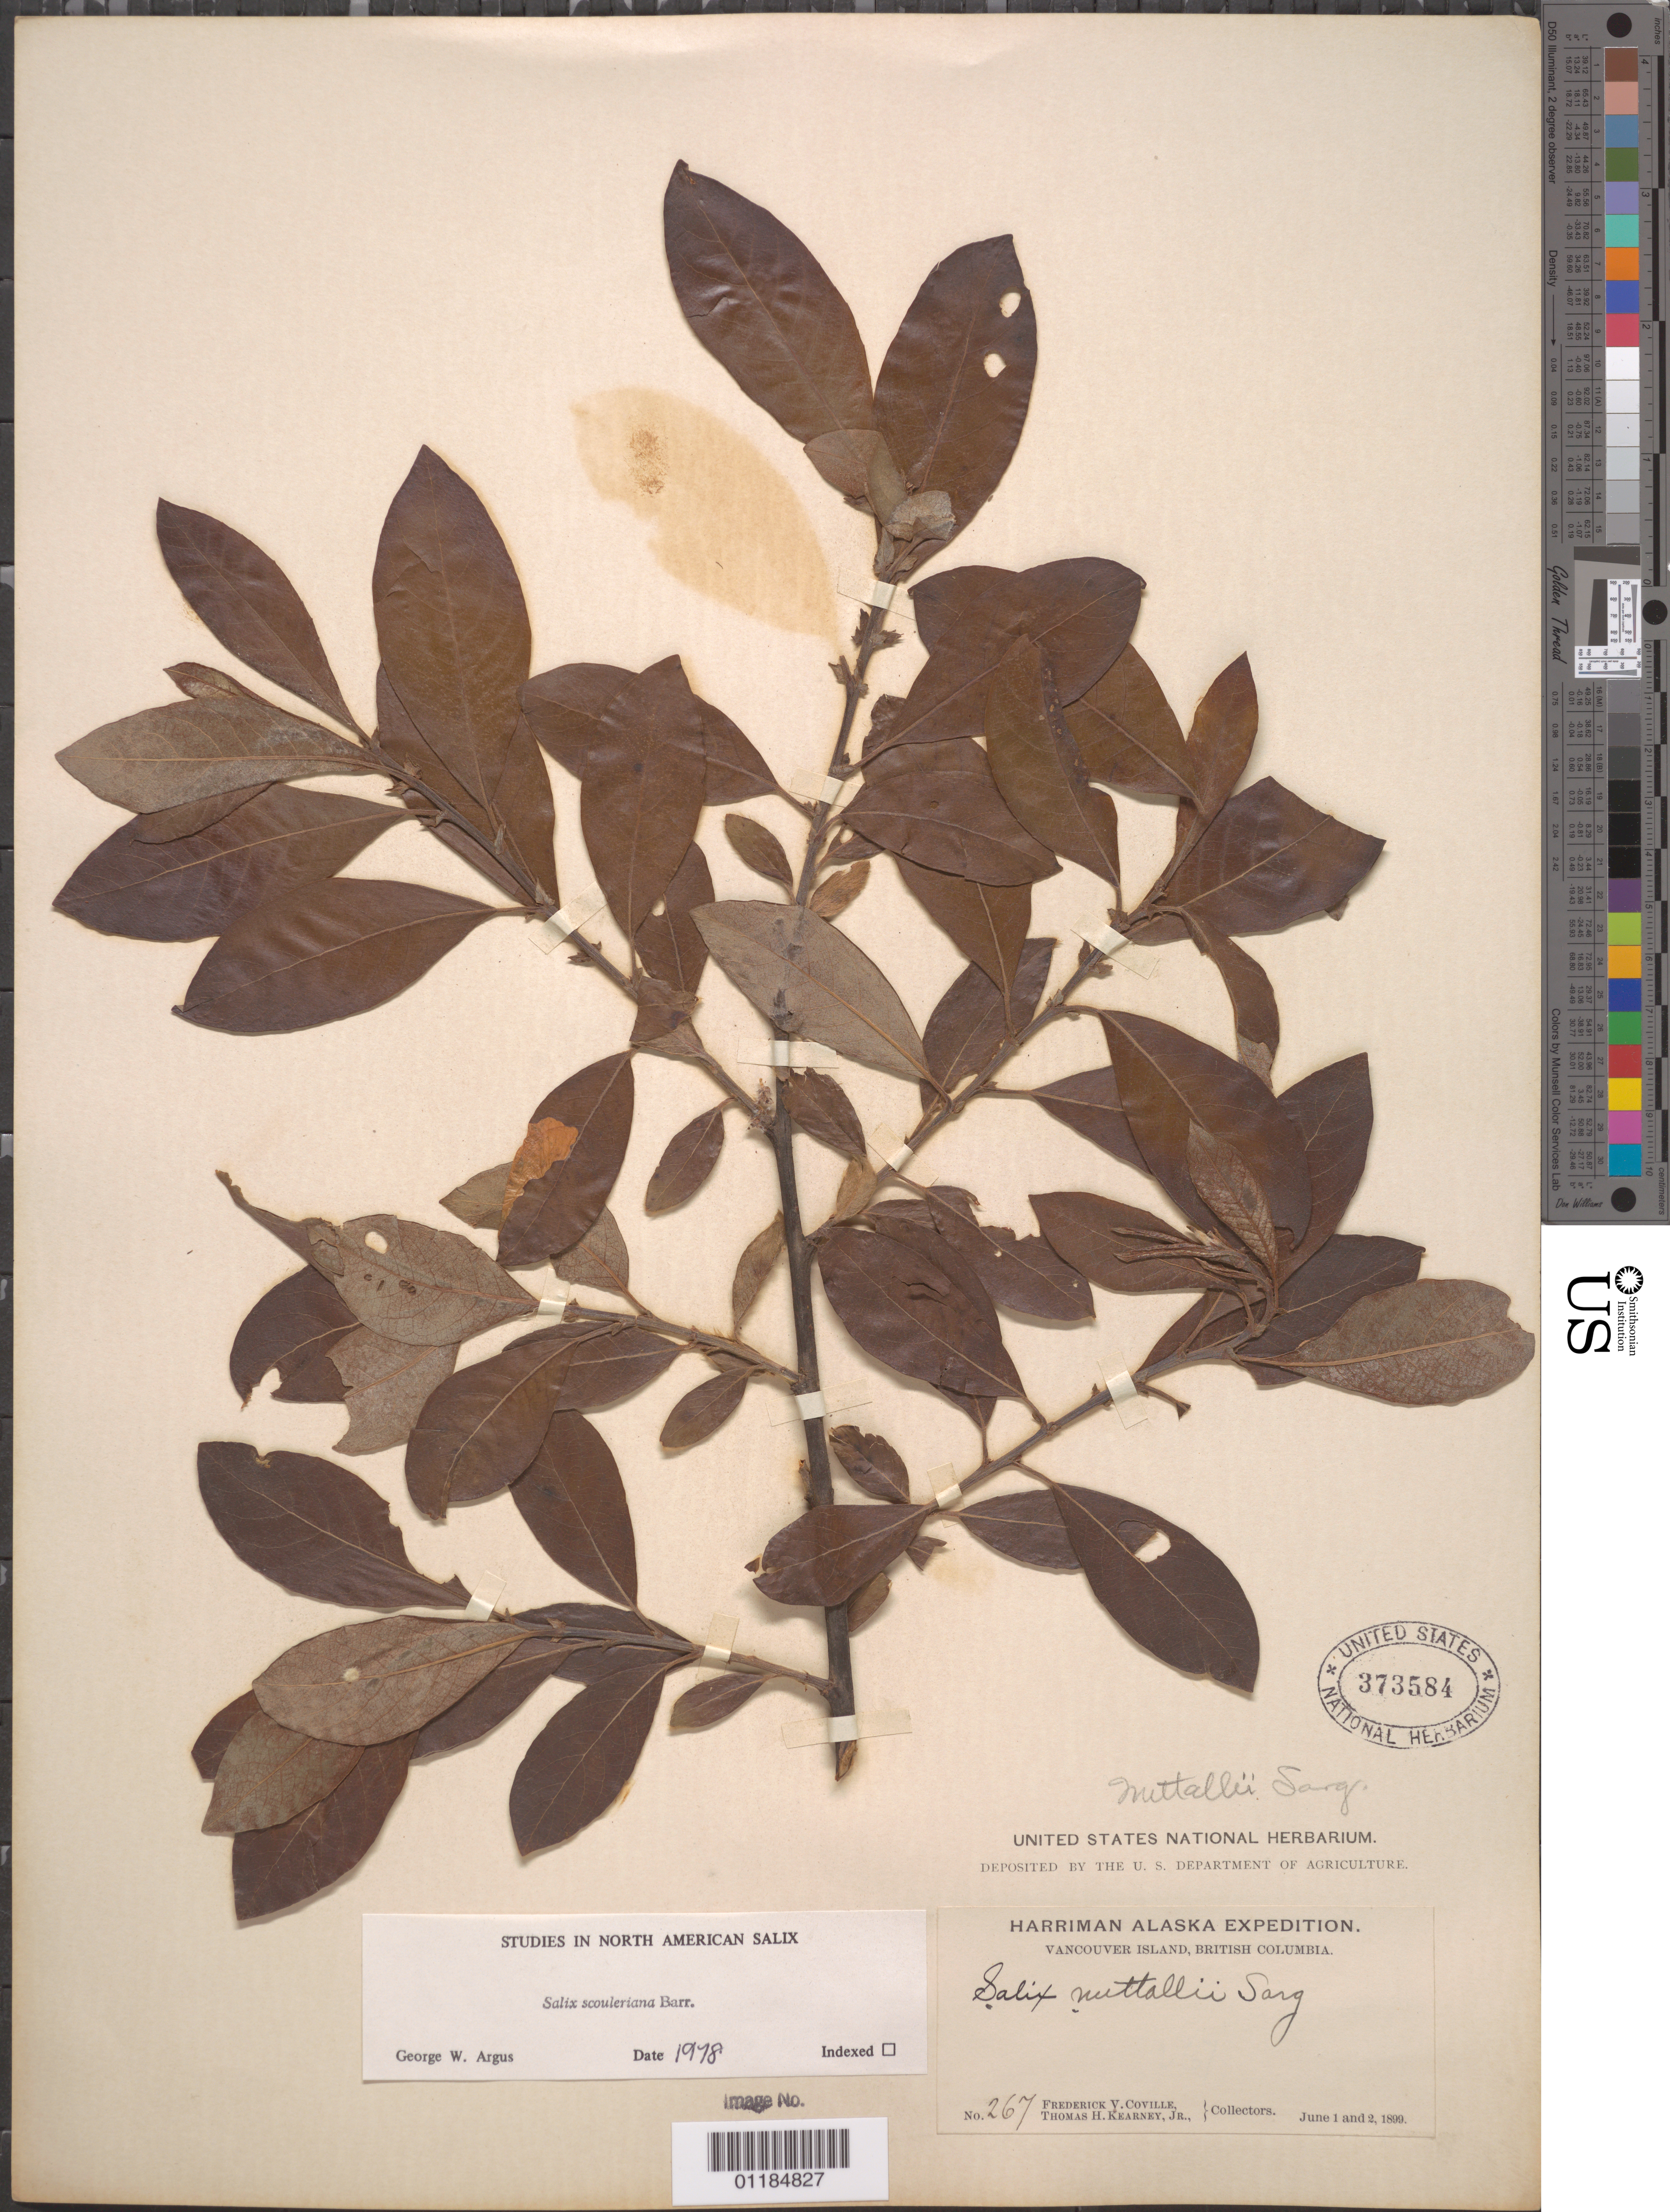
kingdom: Plantae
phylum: Tracheophyta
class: Magnoliopsida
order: Malpighiales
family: Salicaceae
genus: Salix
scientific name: Salix scouleriana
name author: Barratt ex Hook.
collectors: F. V. Coville & T. H. Kearney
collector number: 267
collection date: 1899-06-01,1899-06-02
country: Canada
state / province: British Columbia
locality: Vancouver Island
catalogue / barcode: US 373584